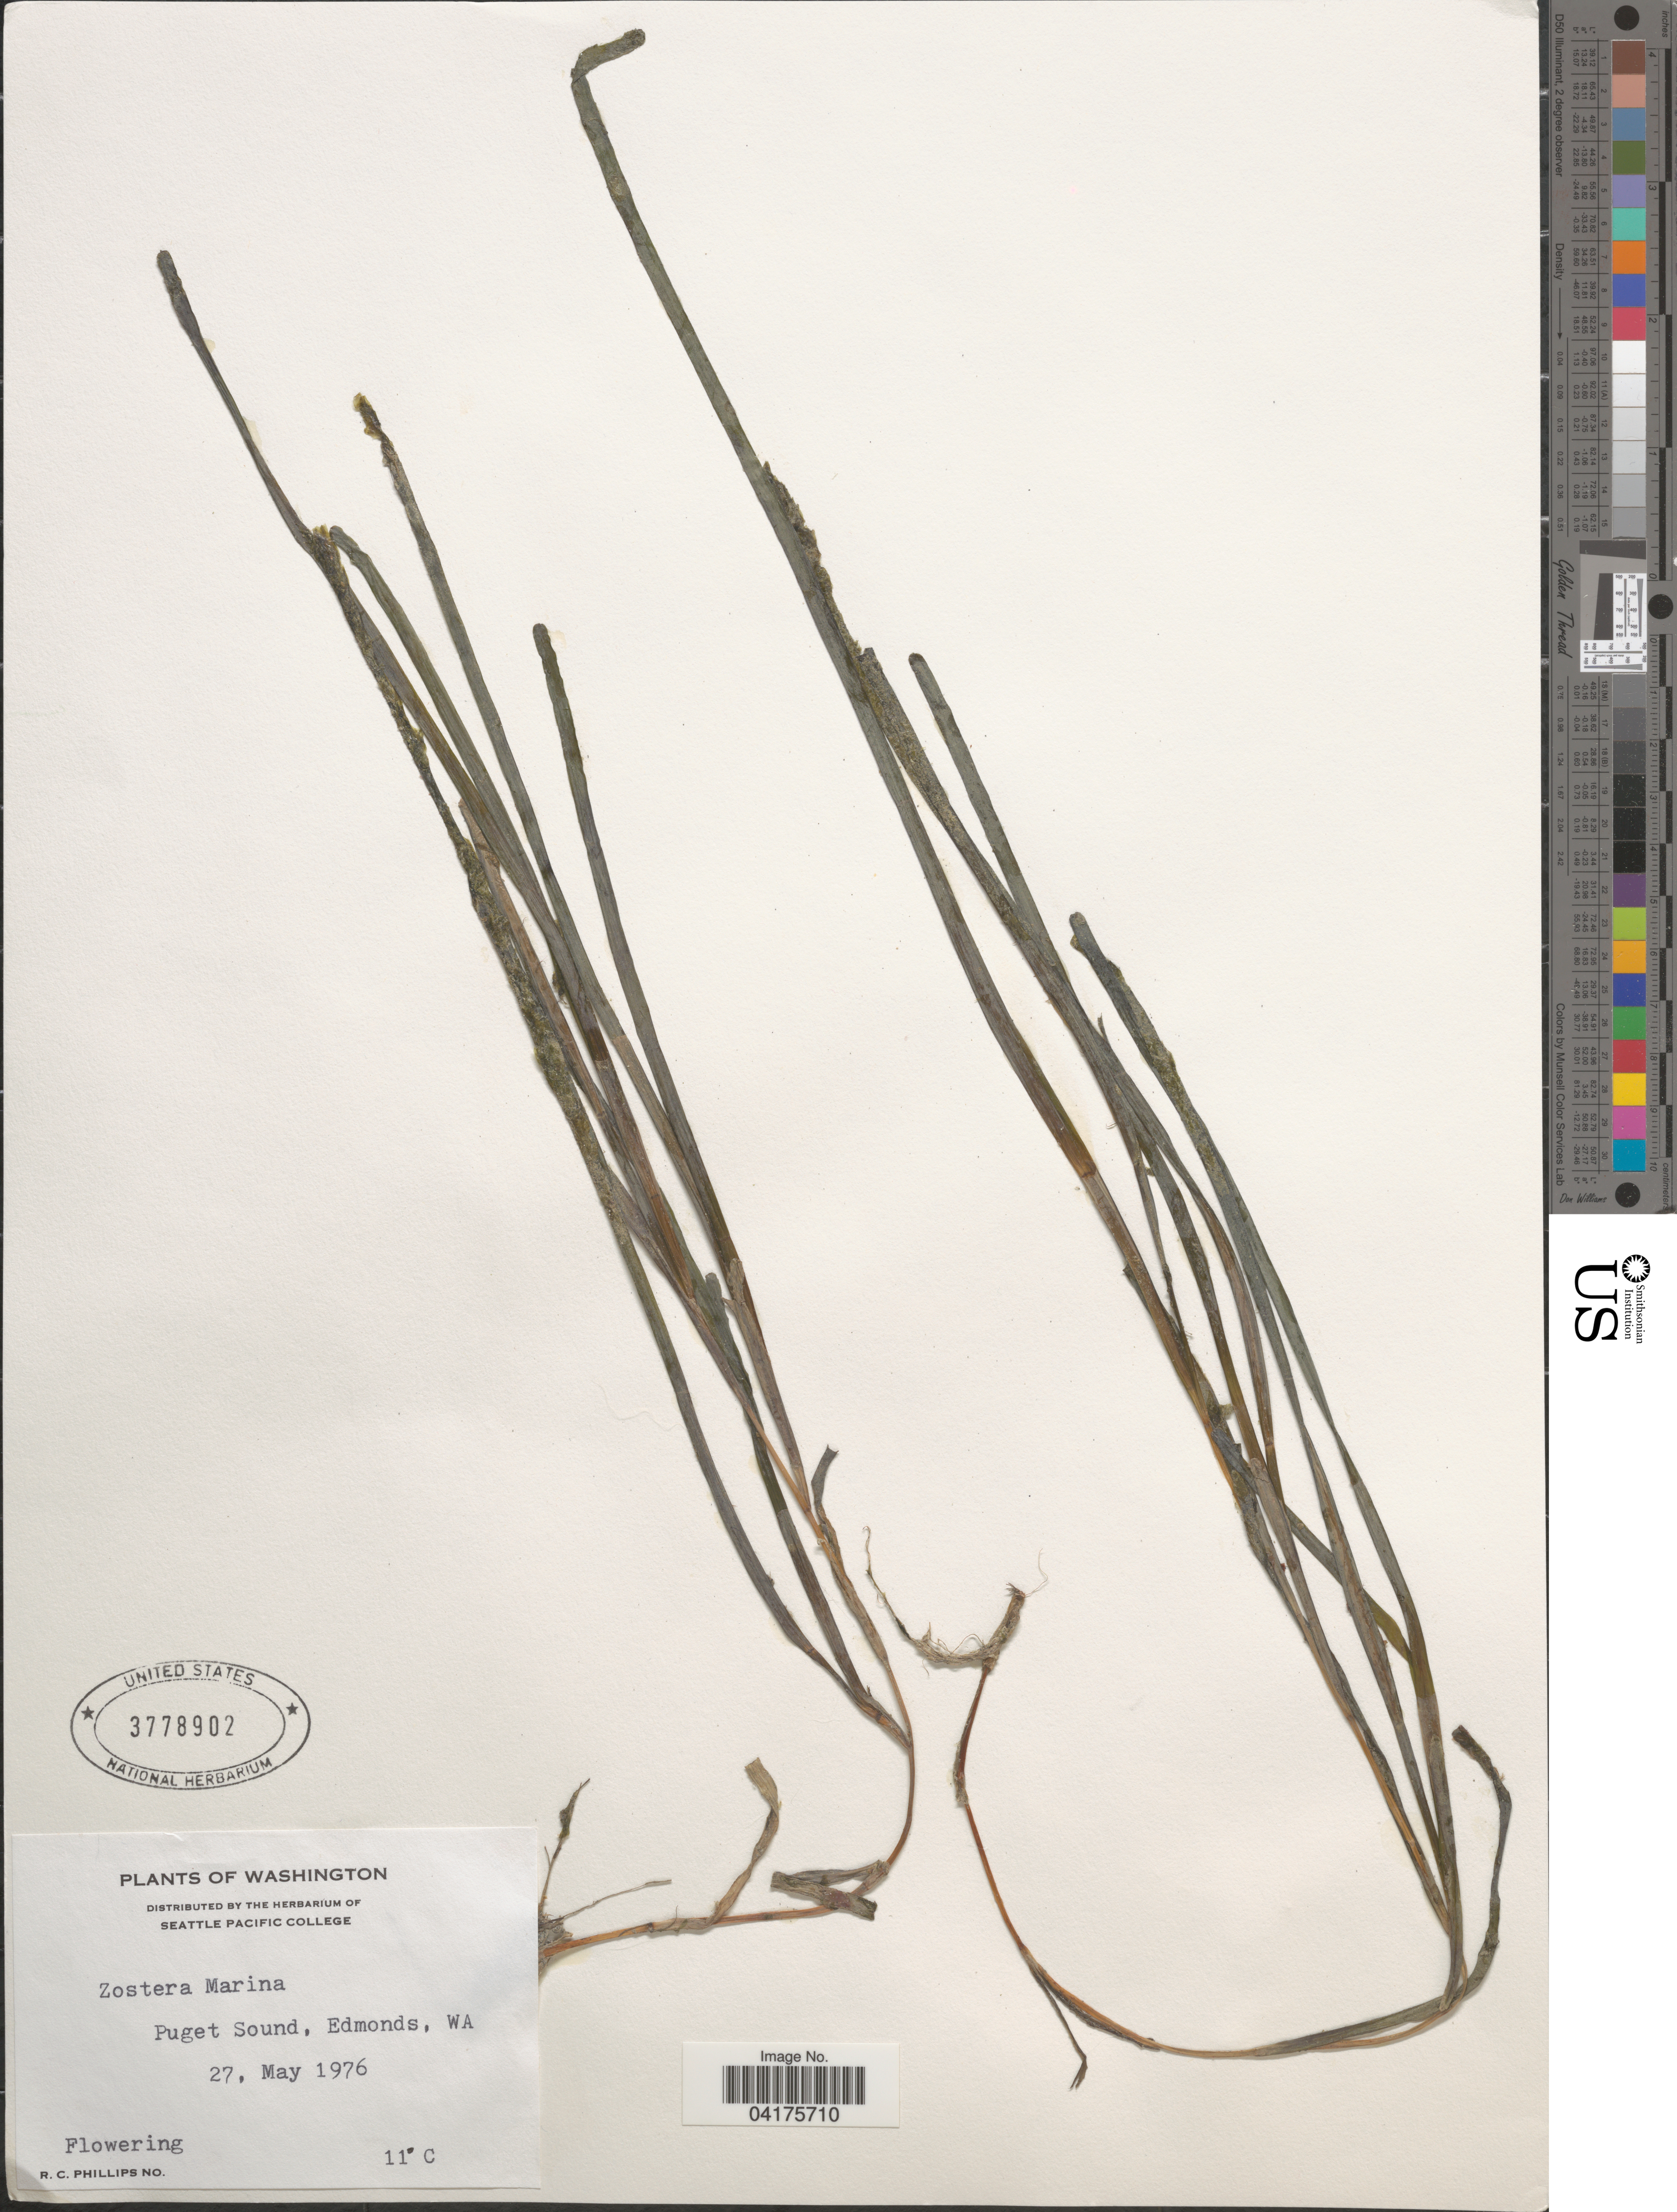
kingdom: Plantae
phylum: Tracheophyta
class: Liliopsida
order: Alismatales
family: Zosteraceae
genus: Zostera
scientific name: Zostera marina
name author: L.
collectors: R. C. Phillips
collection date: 1976-05-27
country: United States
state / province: Washington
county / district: King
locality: Puget Sound, Edmonds.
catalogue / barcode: US 3778902